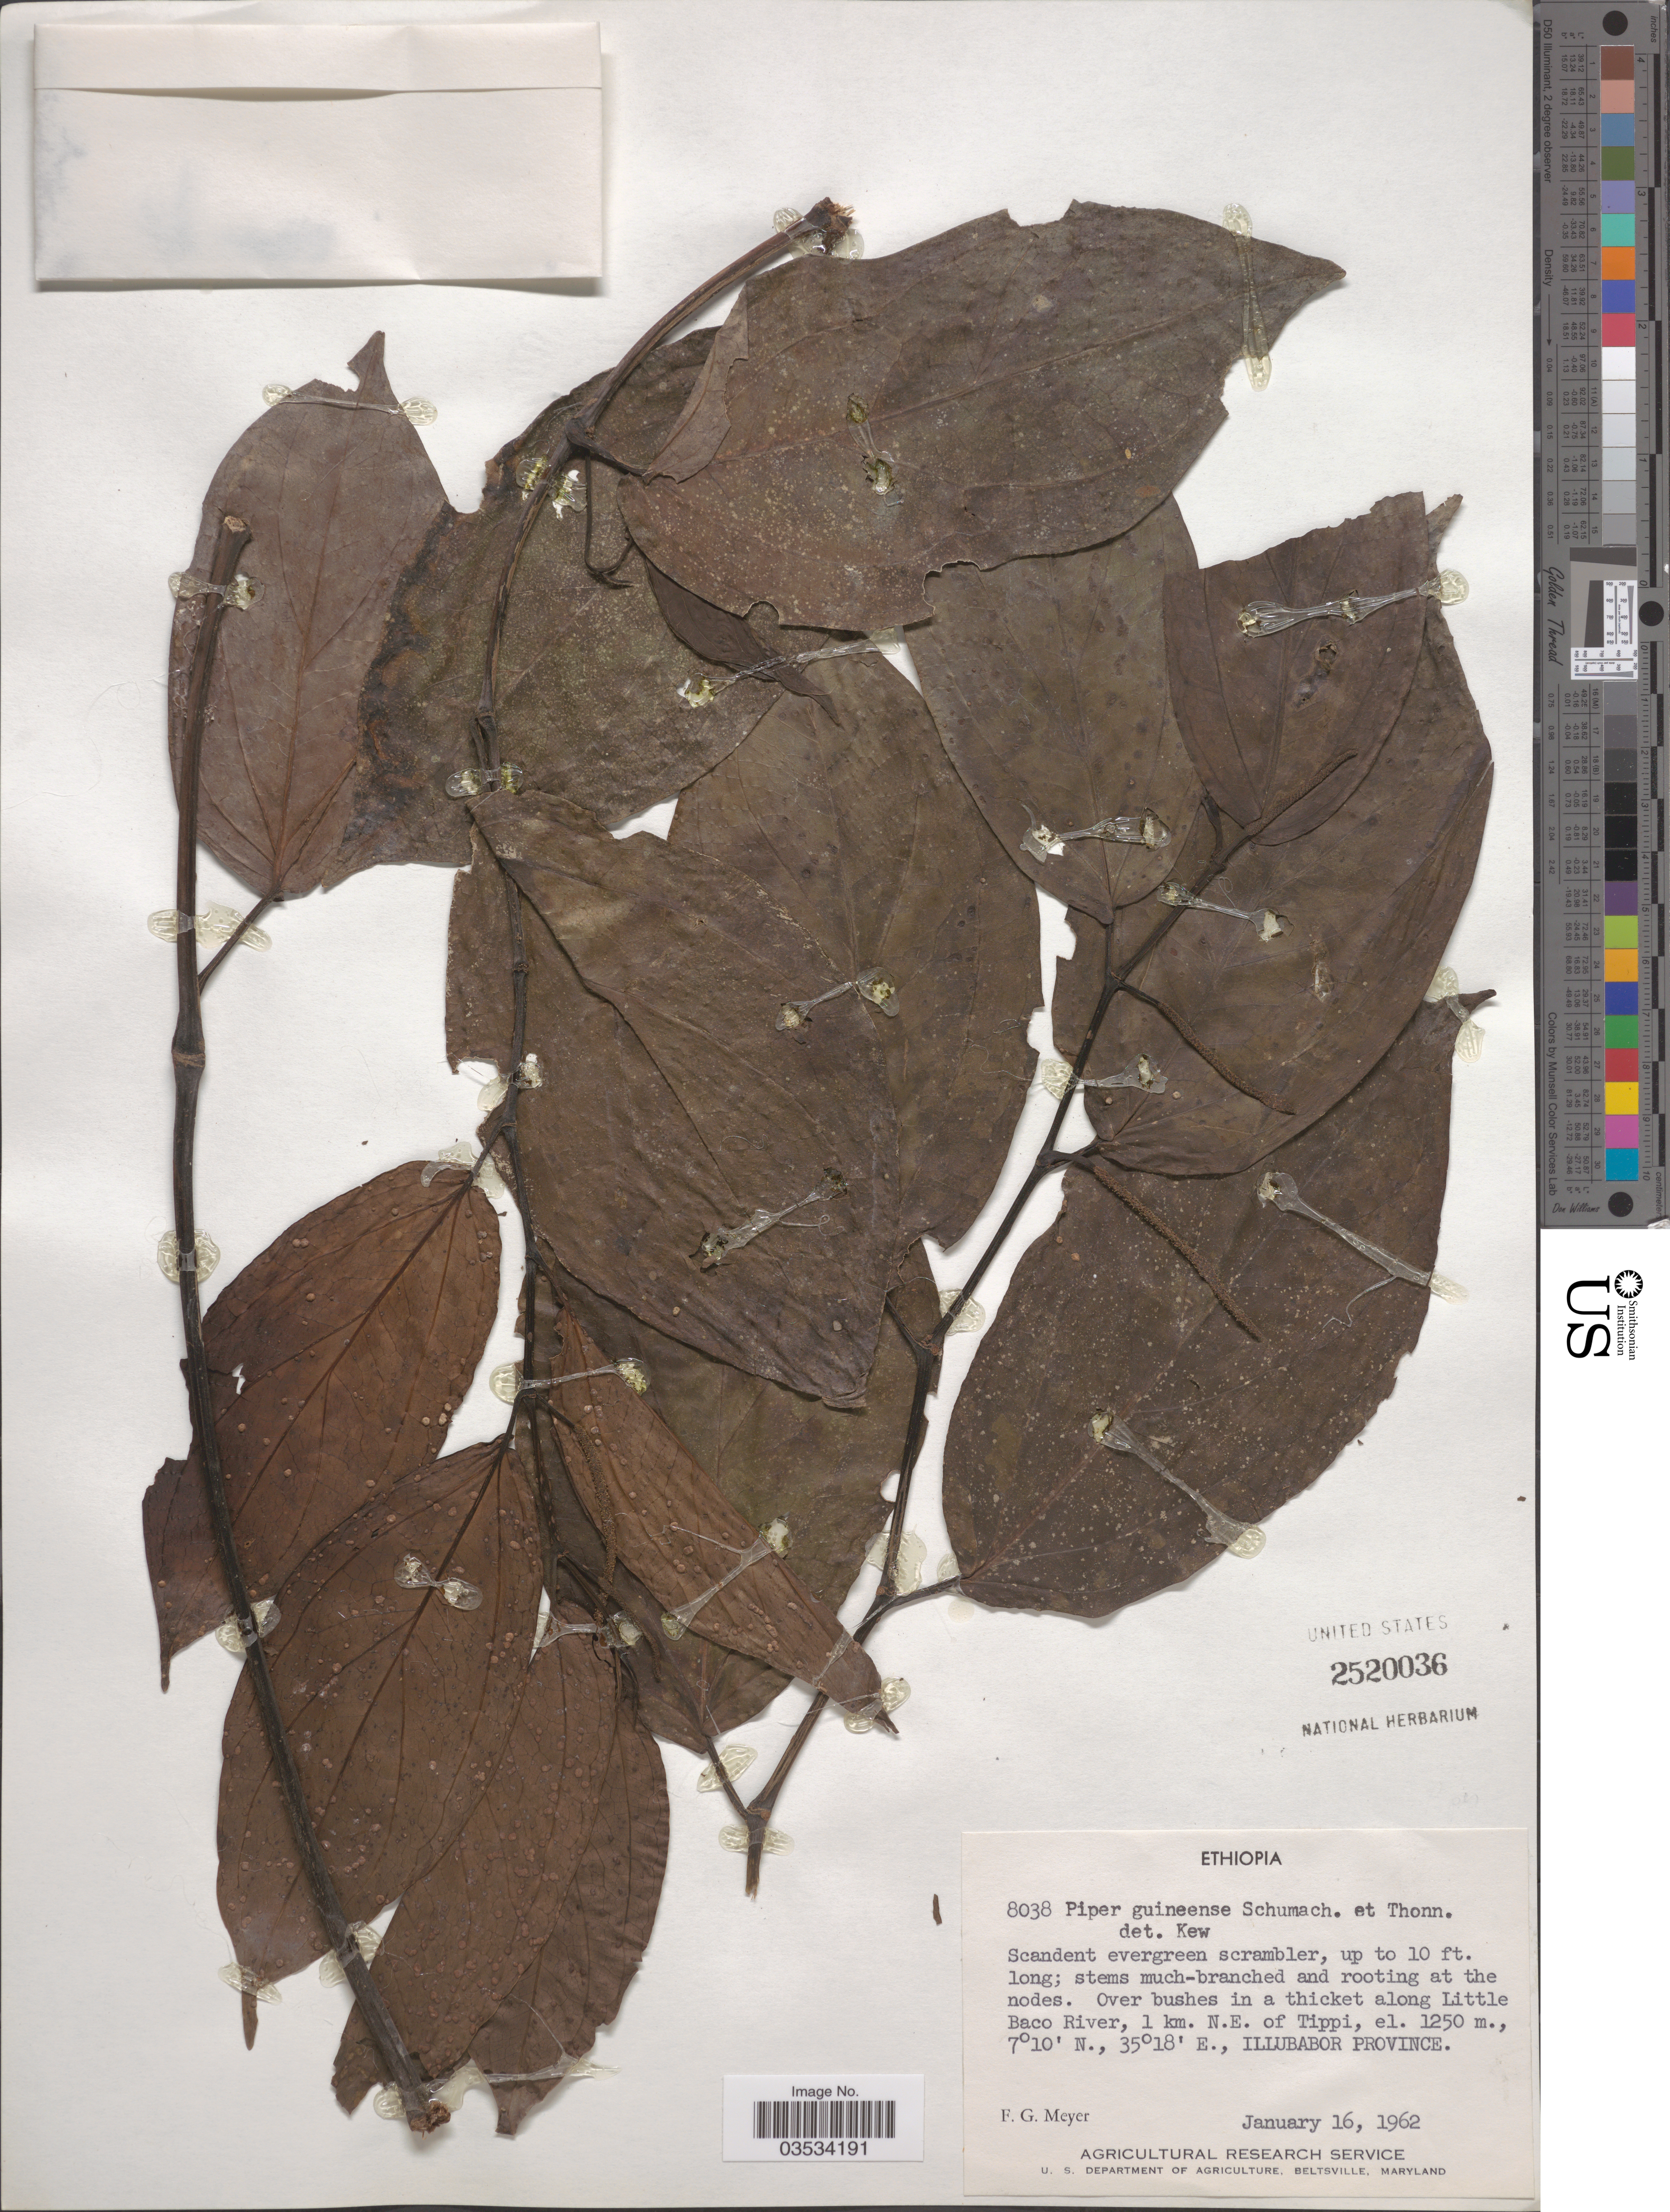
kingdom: Plantae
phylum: Tracheophyta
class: Magnoliopsida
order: Piperales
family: Piperaceae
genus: Piper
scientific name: Piper guineense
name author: Schumach. & Thonn.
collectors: F. G. Meyer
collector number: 8038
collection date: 1962-01-16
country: Ethiopia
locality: Along Little Baco River, 1 km. N.E. of Tippi. Illubabor Province.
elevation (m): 1250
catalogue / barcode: US 2520036